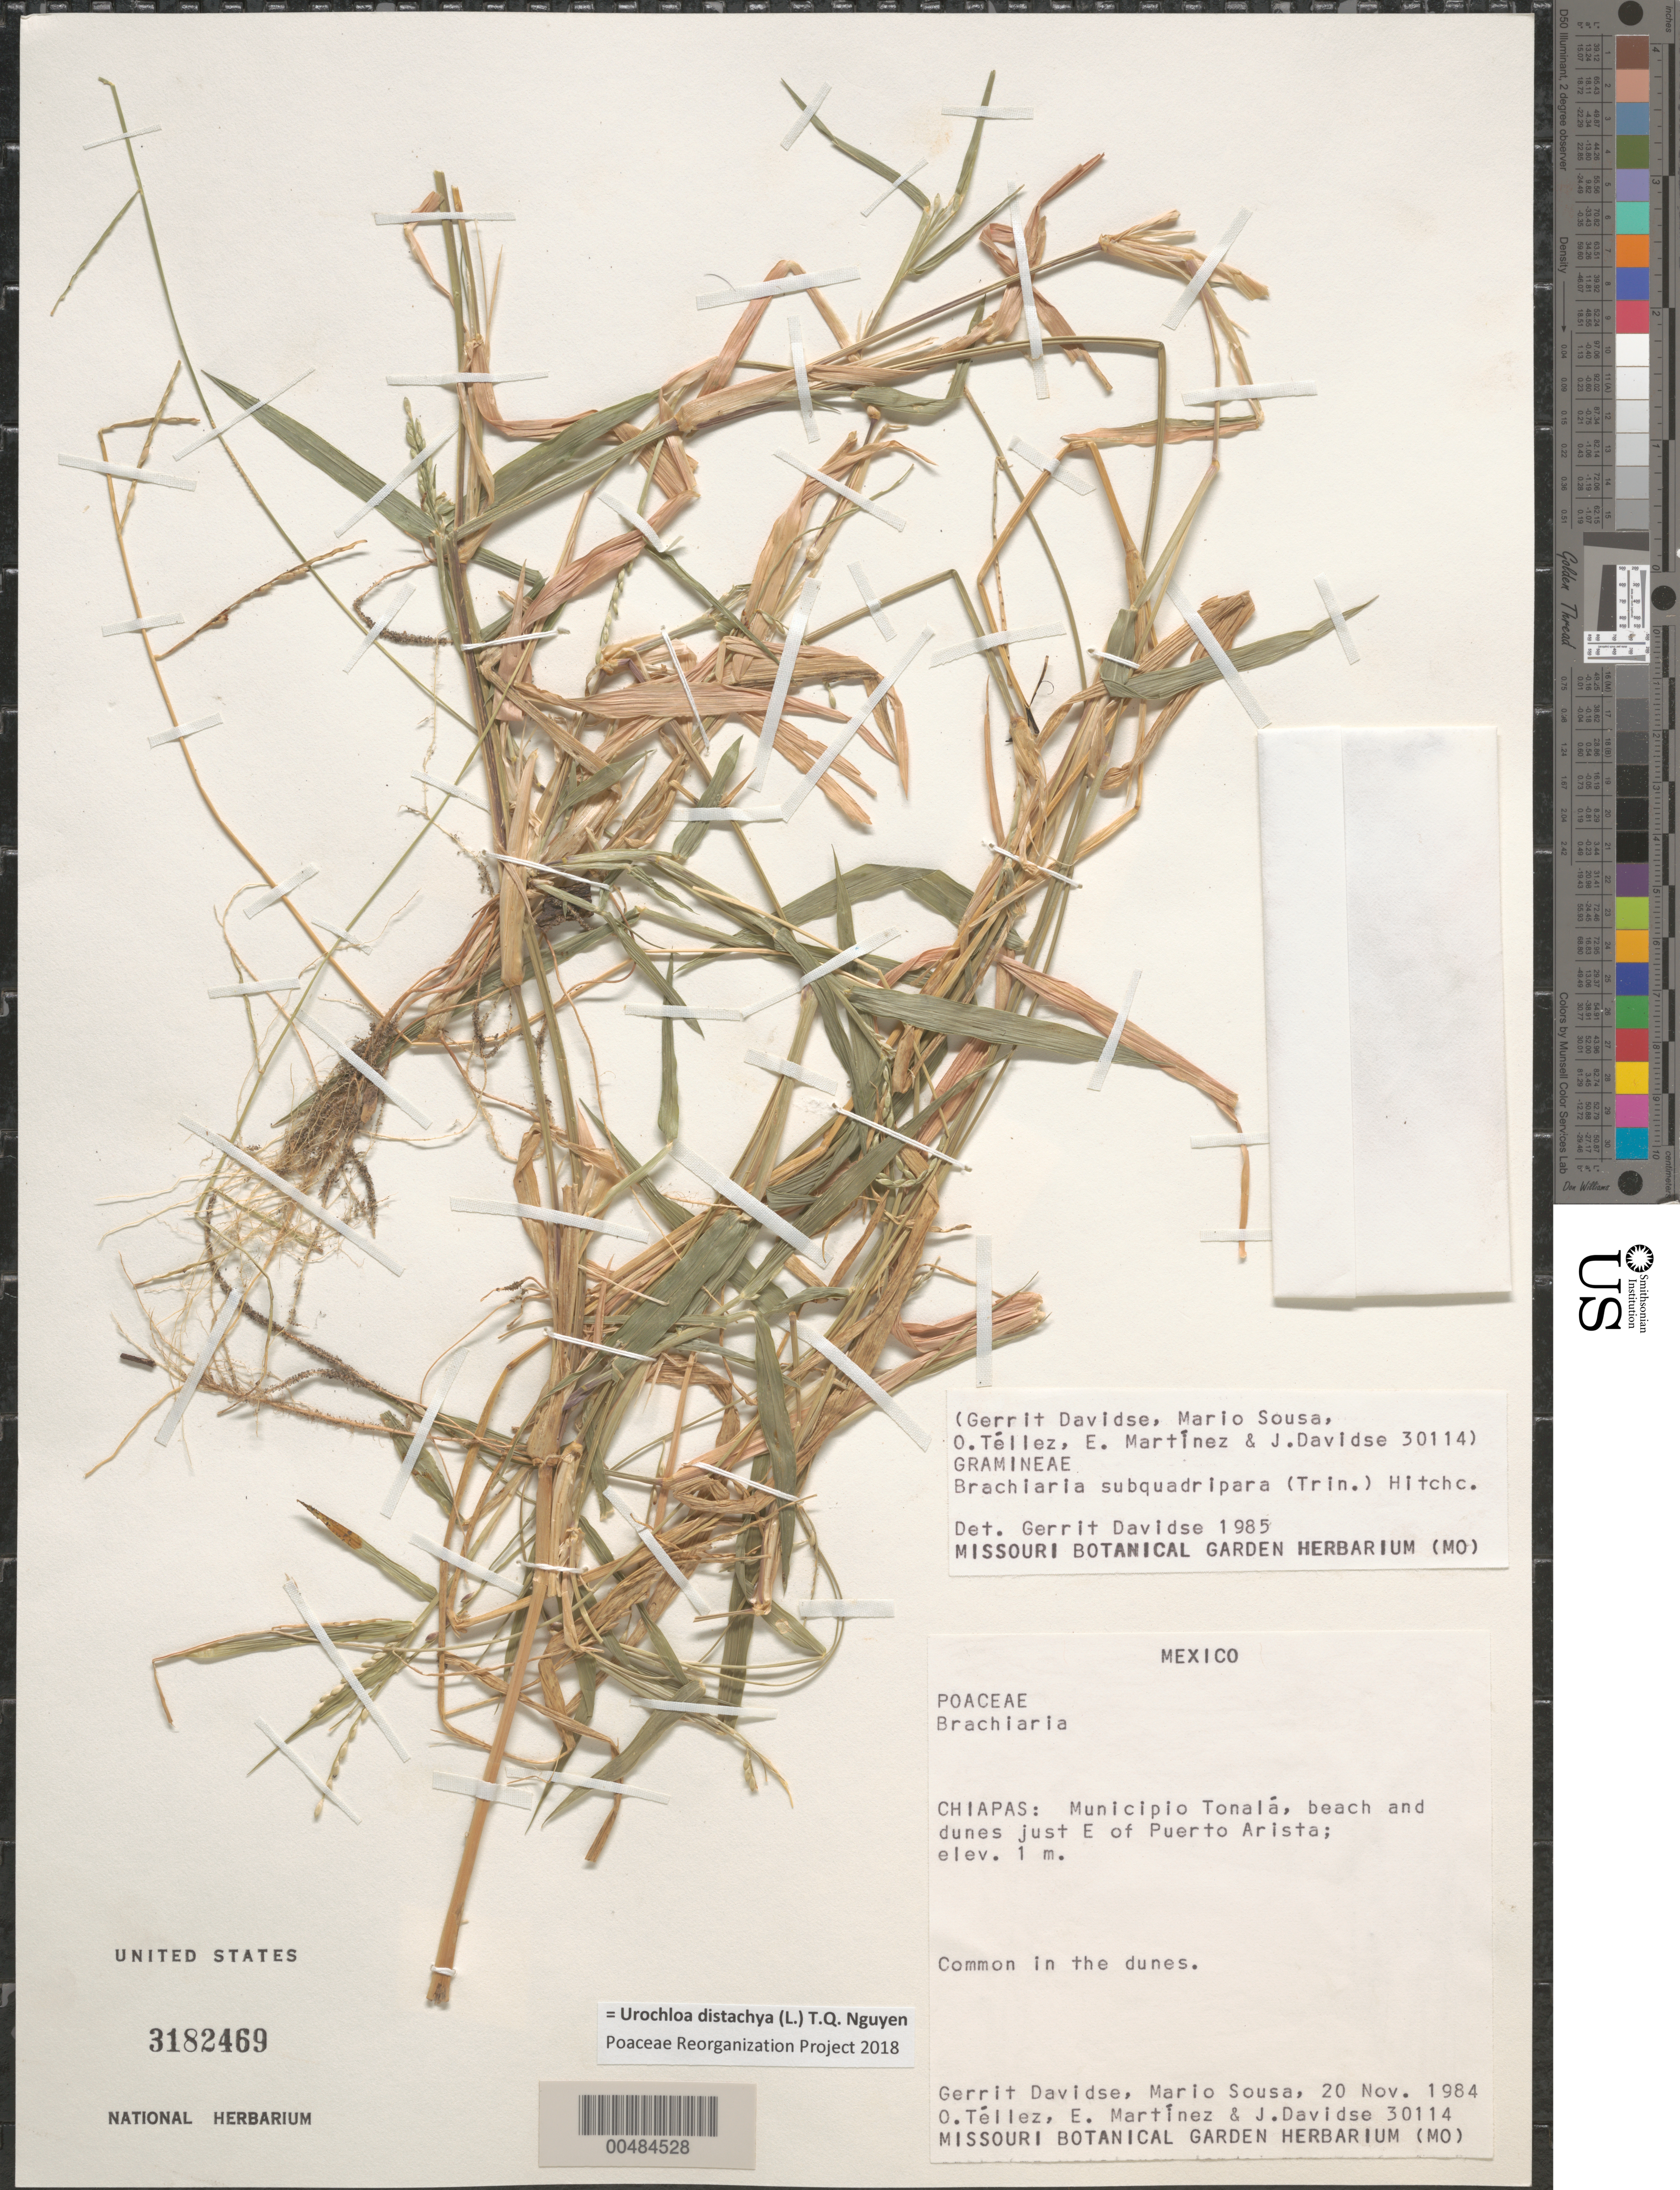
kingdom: Plantae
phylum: Tracheophyta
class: Liliopsida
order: Poales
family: Poaceae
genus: Brachiaria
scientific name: Brachiaria subquadripara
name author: (Trin.) Hitchc.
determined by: Davidse, Gerrit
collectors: G. Davidse, M. Sousa S., O. Tellez & E. Martínez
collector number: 30114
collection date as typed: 20 Nov 1984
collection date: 1984-11-20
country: Mexico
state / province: Chiapas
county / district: Tonal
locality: Beach and dunes just E of Puerto Arista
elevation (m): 1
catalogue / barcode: US 3182469